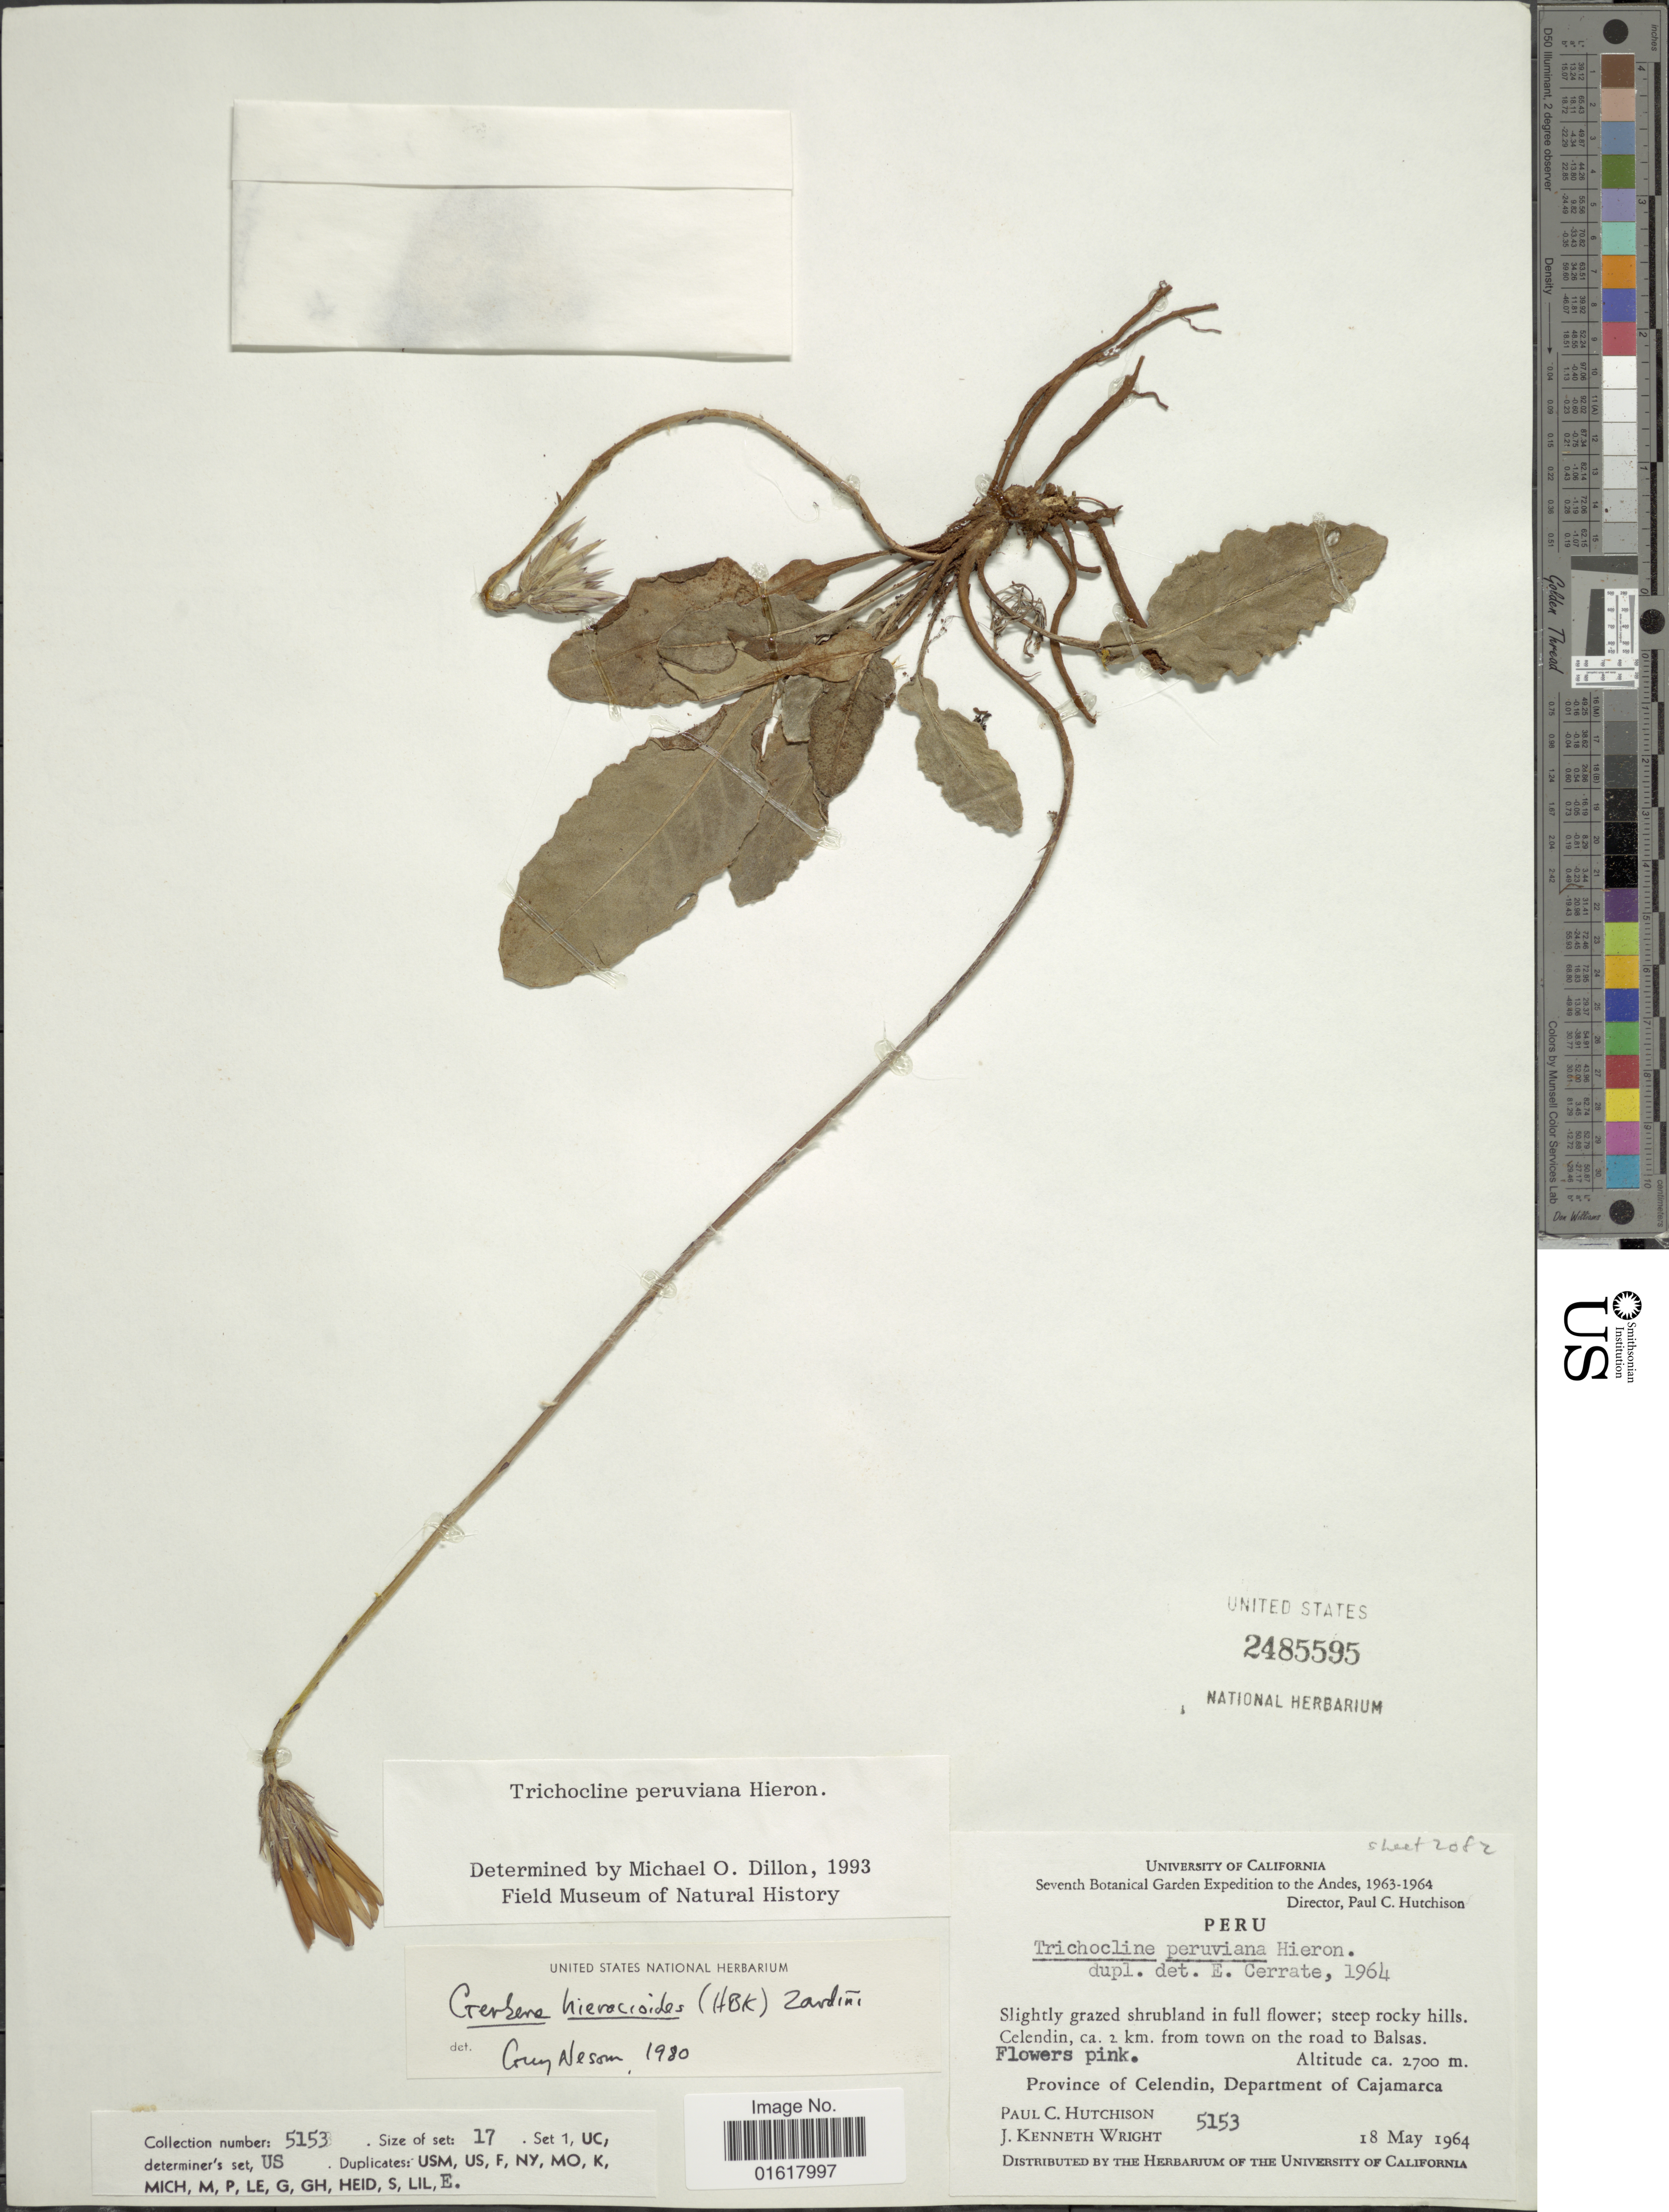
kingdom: Plantae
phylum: Tracheophyta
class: Magnoliopsida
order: Asterales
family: Asteraceae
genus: Trichocline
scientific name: Trichocline peruviana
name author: Hieron.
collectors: P. C. Hutchison & J. K. Wright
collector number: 5153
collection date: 1964-05-18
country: Peru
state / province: Cajamarca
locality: Andes. Province Celendin. Celendin, ca. 2 km. from town on the road to Balsas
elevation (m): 2700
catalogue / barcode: US 2485595